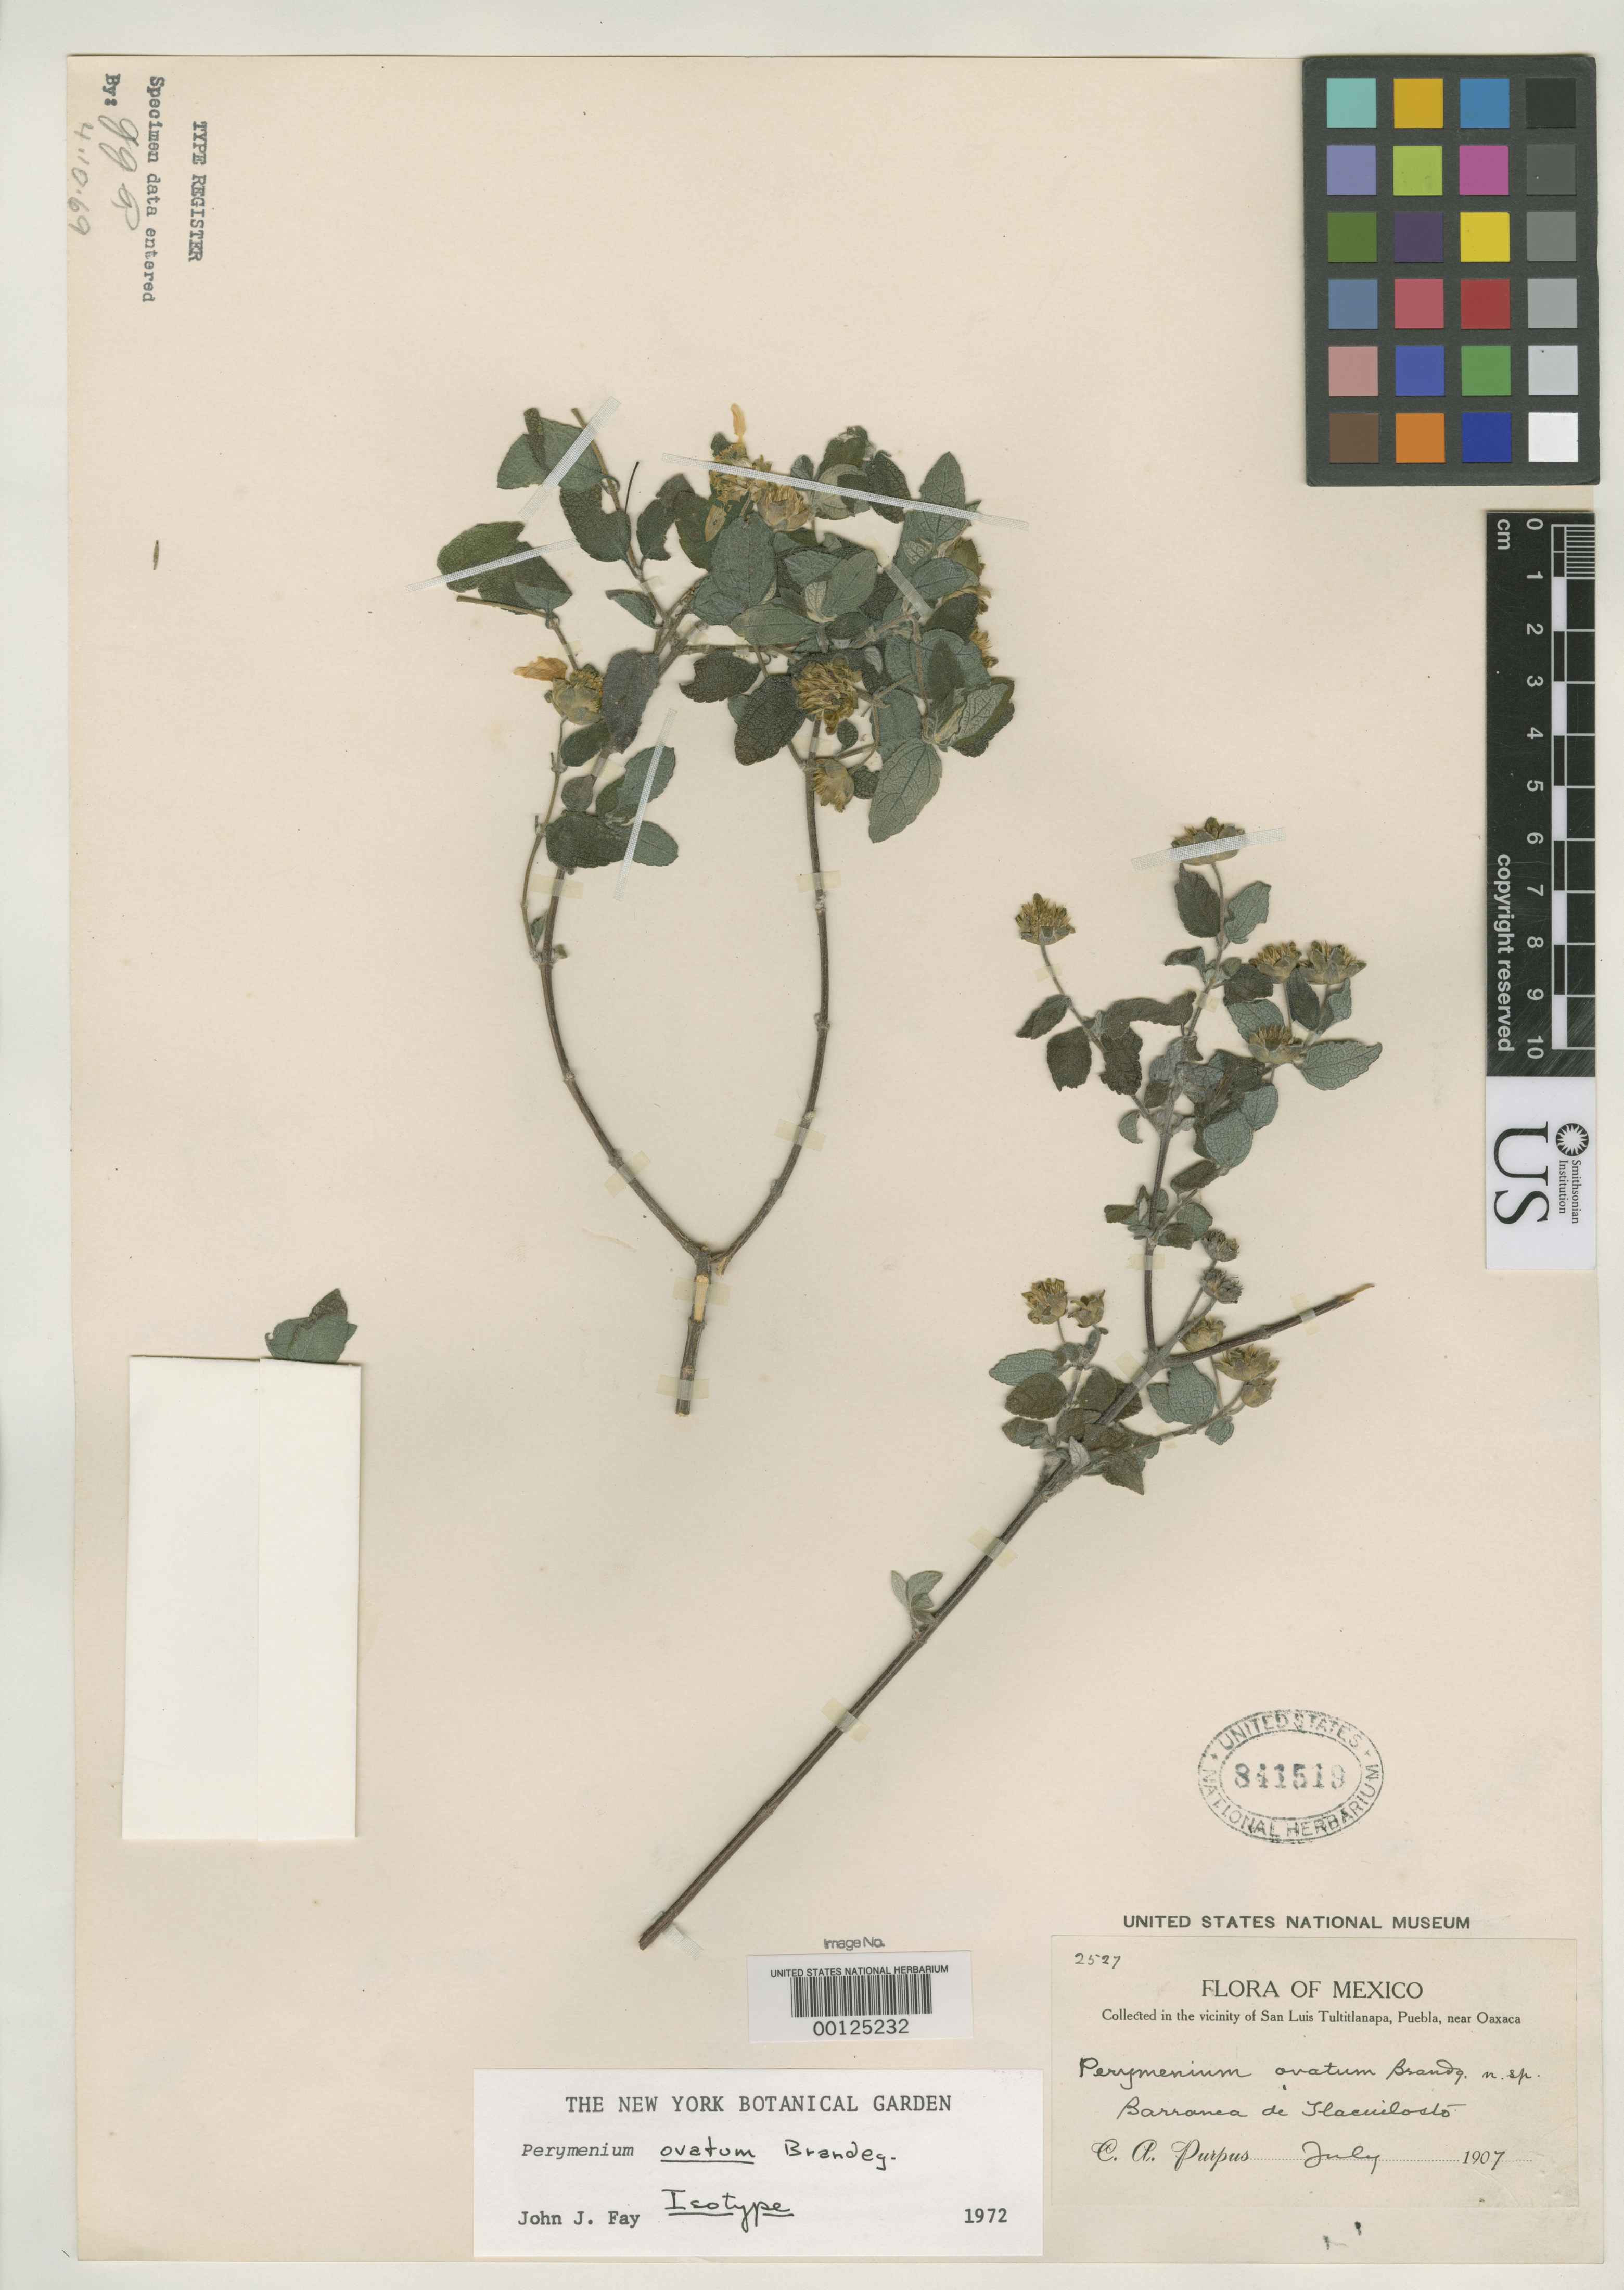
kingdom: Plantae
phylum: Tracheophyta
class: Magnoliopsida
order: Asterales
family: Asteraceae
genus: Perymenium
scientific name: Perymenium ovatum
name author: Brandegee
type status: Isotype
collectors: C. A. Purpus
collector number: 2527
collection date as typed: Jul 1907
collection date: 1907-07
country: Mexico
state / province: Puebla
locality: Barranca de Tlaquilosto.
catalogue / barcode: US 841519